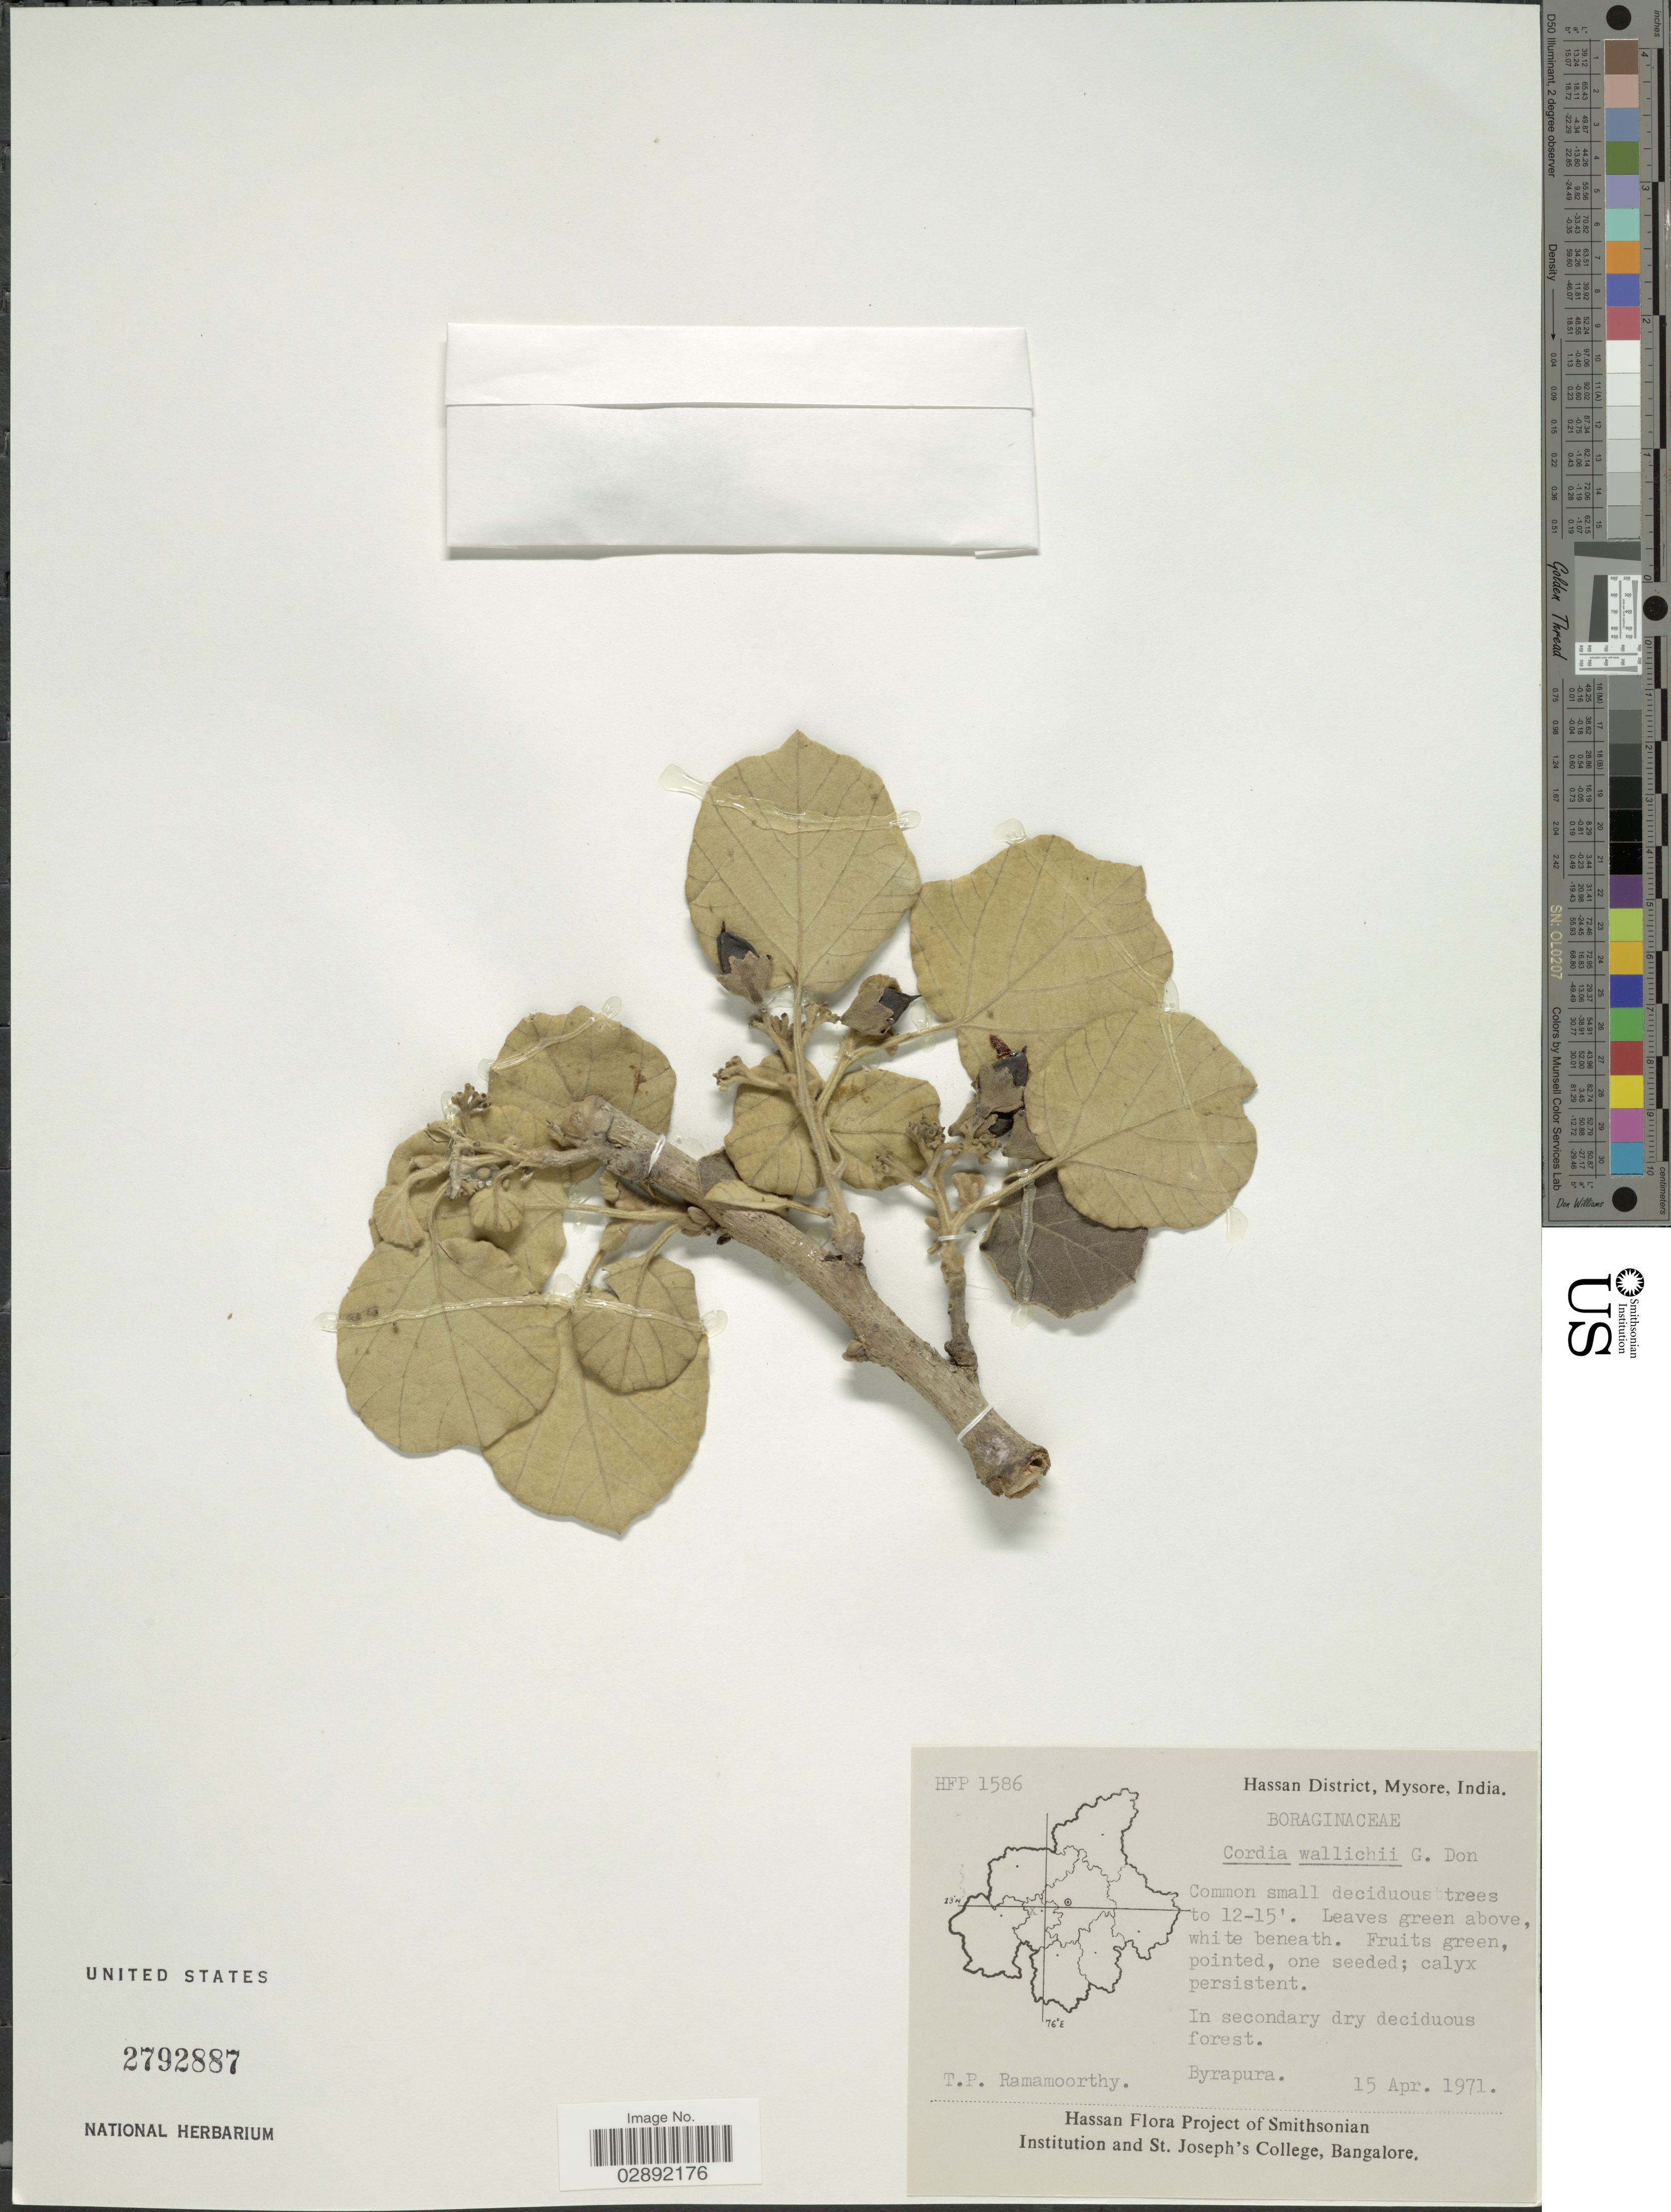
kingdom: Plantae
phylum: Tracheophyta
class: Magnoliopsida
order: Boraginales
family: Cordiaceae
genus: Cordia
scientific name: Cordia wallichii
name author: G. Don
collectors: T. P. Ramamoorthy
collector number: HFP1586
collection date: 1971-04-15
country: India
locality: Hassan District, Mysore. Byrapura.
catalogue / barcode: US 2792887